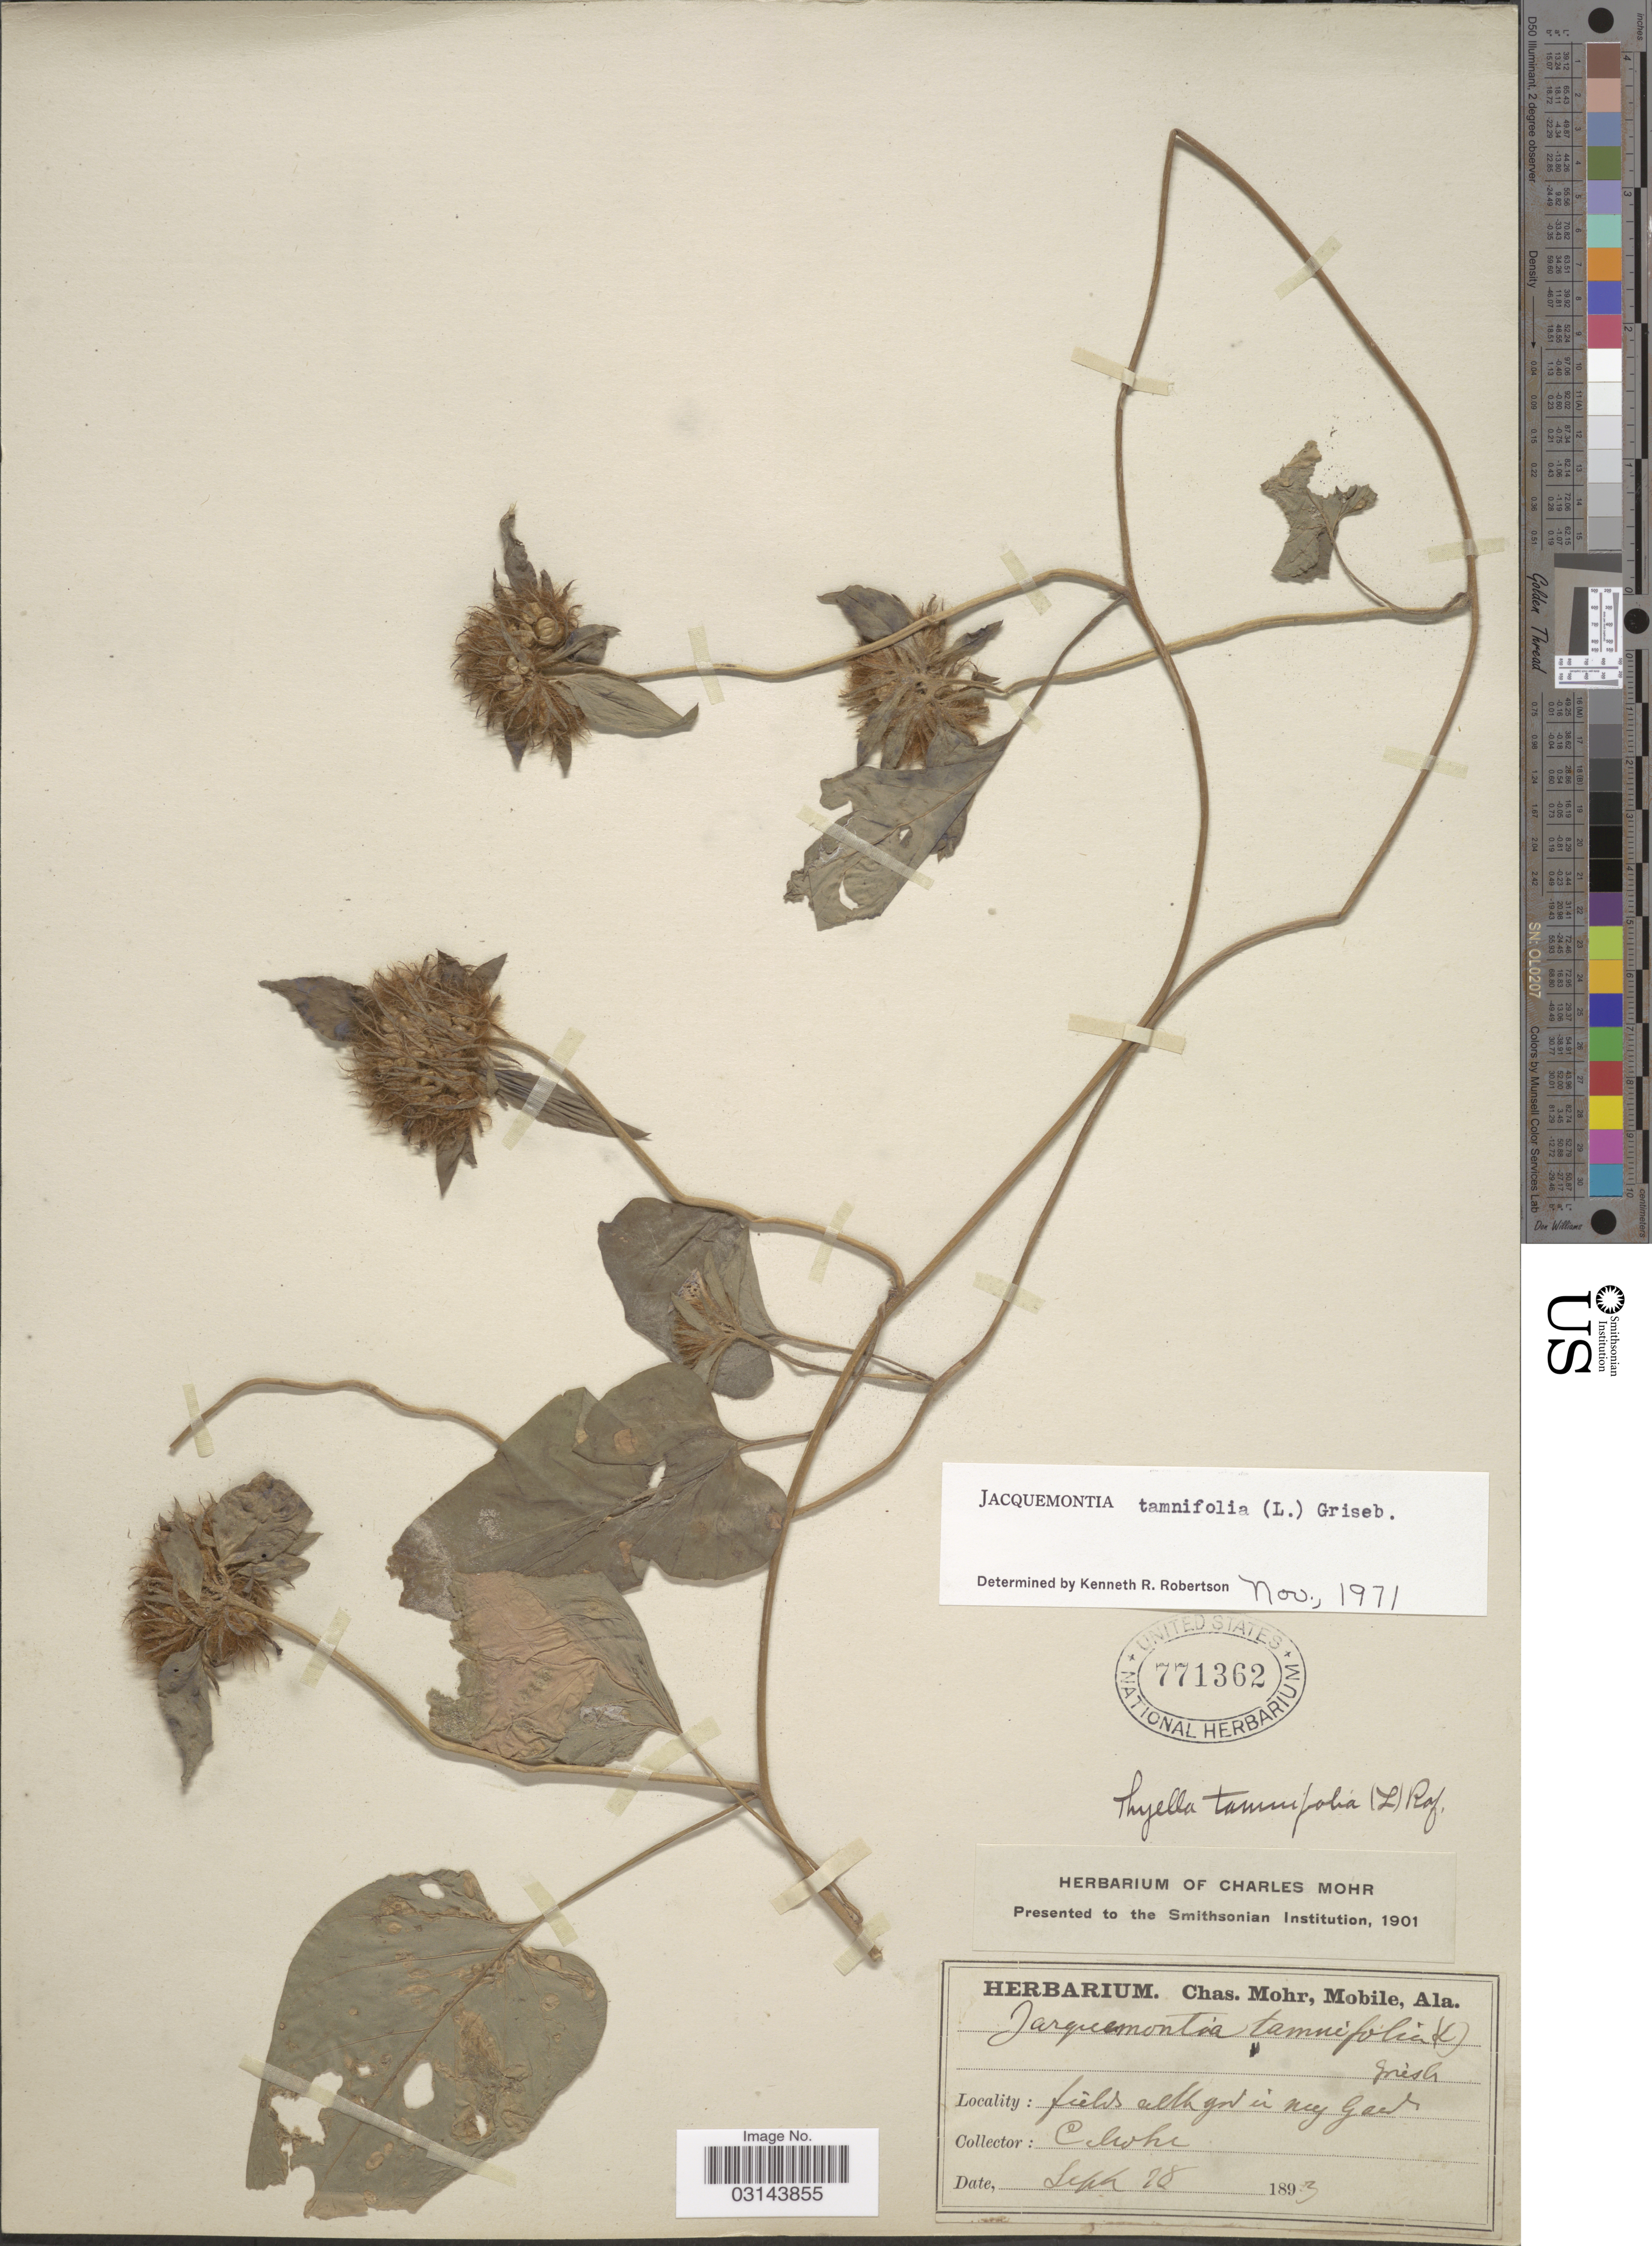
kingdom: Plantae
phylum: Tracheophyta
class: Magnoliopsida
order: Solanales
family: Convolvulaceae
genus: Jacquemontia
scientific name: Jacquemontia tamnifolia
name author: (L.) Griseb.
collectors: Mohr, C. T. (herbarium)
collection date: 1893-09-28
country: United States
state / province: Alabama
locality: In Mohr's garden.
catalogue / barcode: US 771362